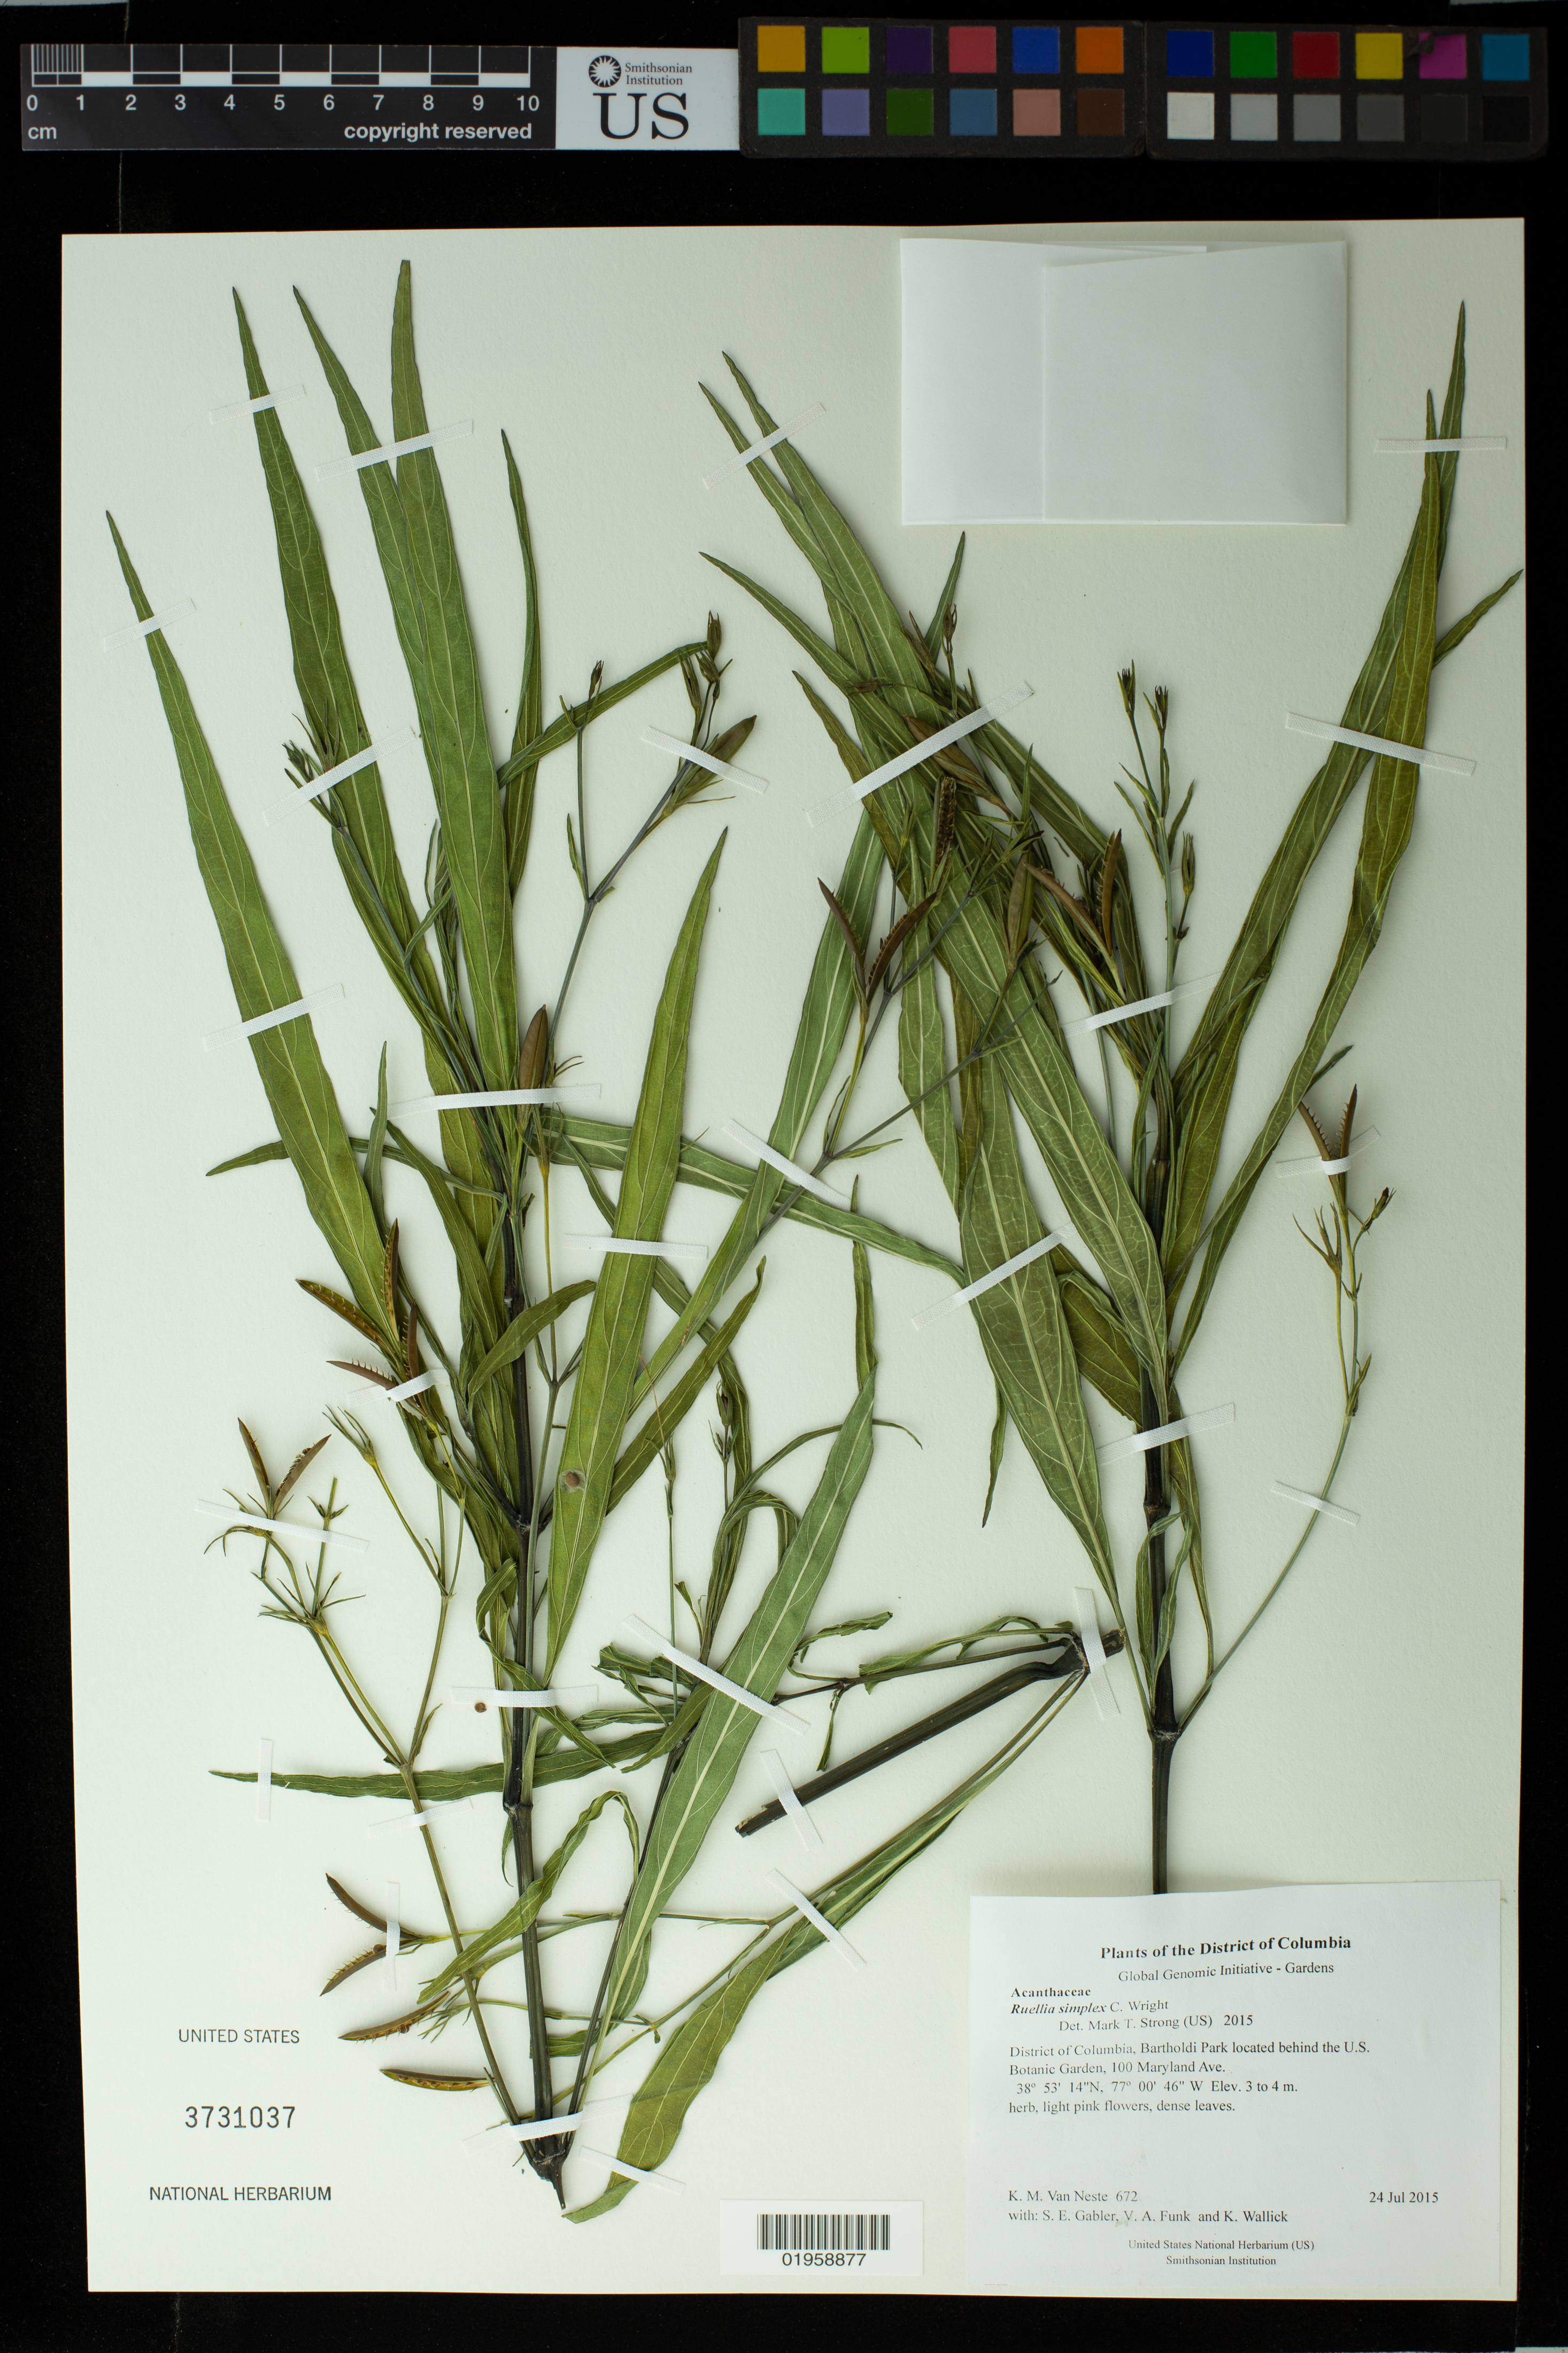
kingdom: Plantae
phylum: Tracheophyta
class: Magnoliopsida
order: Lamiales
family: Acanthaceae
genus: Ruellia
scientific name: Ruellia simplex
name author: C. Wright in Sauvalle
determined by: Strong, M. T., (US), Smithsonian Institution - National Museum of Natural History (UNITED STATES)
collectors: K. M. Van Neste, S. E. Gabler, V. Funk & K. Wallick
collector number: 672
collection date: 2015-07-24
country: United States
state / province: District of Columbia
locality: Bartholdi Park located behind the U.S. Botanic Garden, 100 Maryland Ave.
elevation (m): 3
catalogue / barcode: US 3731037